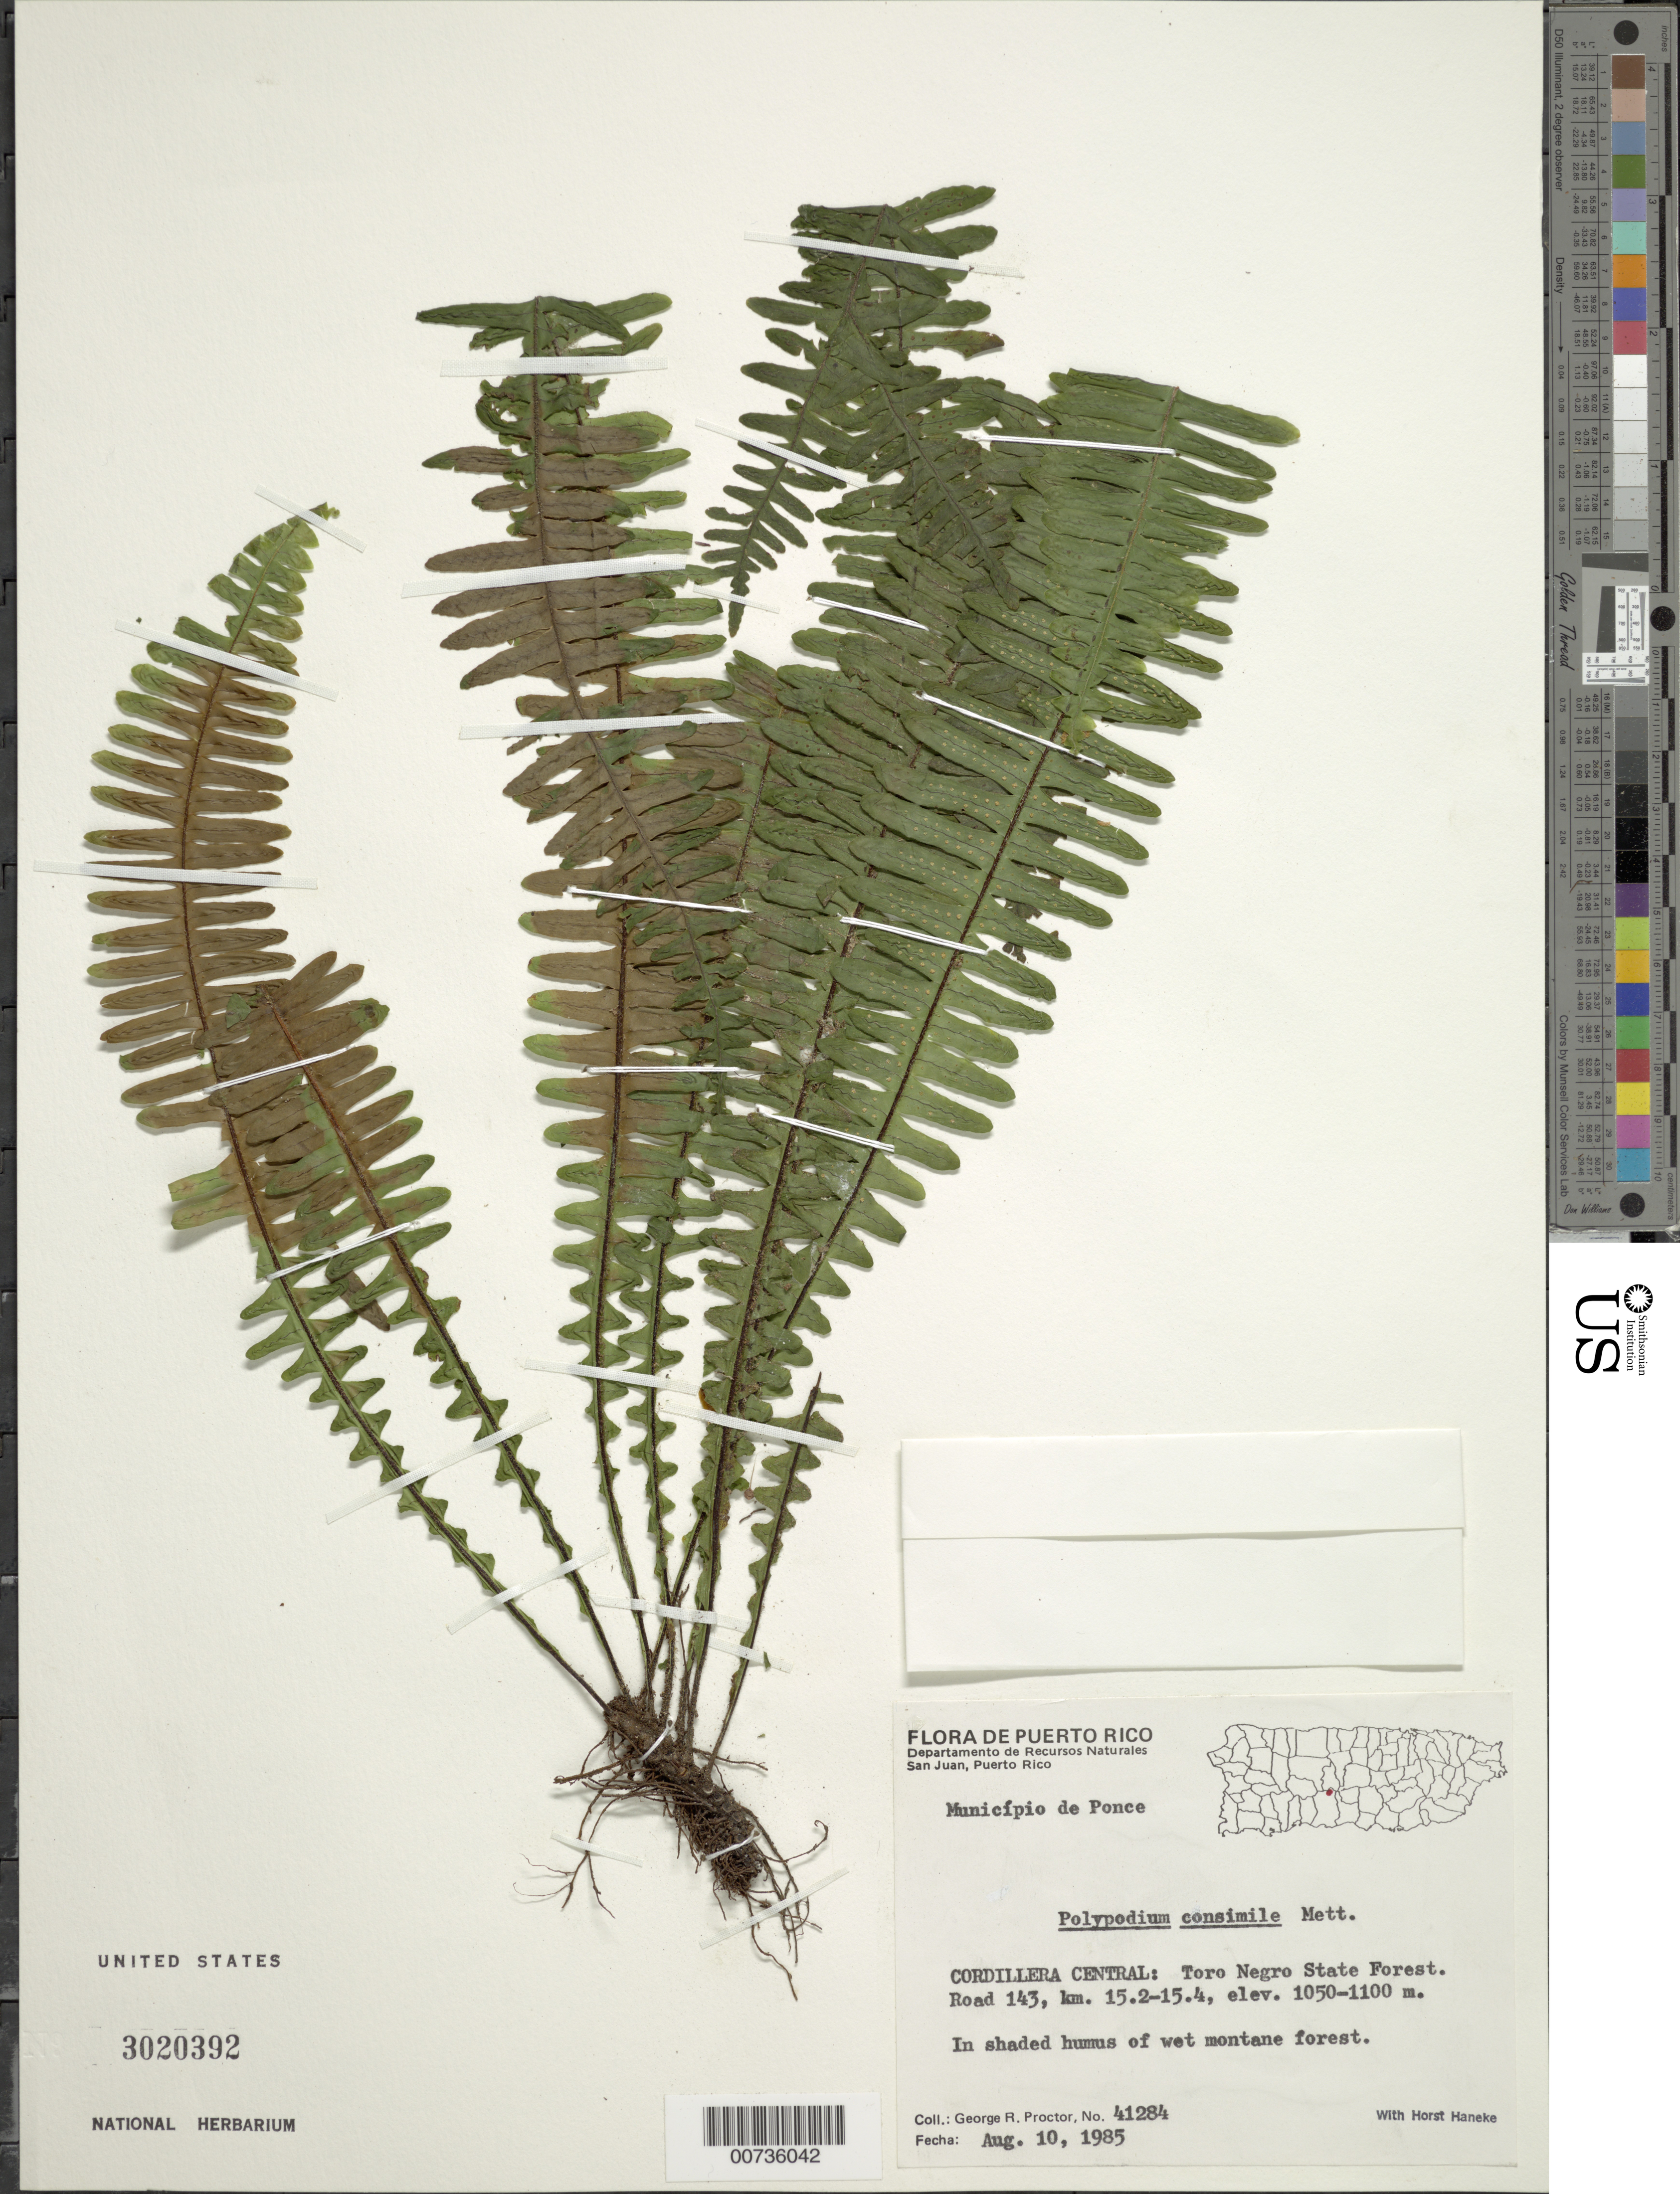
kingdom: Plantae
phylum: Tracheophyta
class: Polypodiopsida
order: Polypodiales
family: Polypodiaceae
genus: Pecluma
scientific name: Pecluma consimilis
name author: (Mett.) M.G. Price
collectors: G. R. Proctor & H. Haneke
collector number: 41284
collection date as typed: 10 Aug 1985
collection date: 1985-08-10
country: Puerto Rico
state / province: Ponce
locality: Cordillera Central: Toro Negro State Forest, Road 143, km 15.2-15.4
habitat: In shaded humus of wet montane forest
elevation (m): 1050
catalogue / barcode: US 3020392